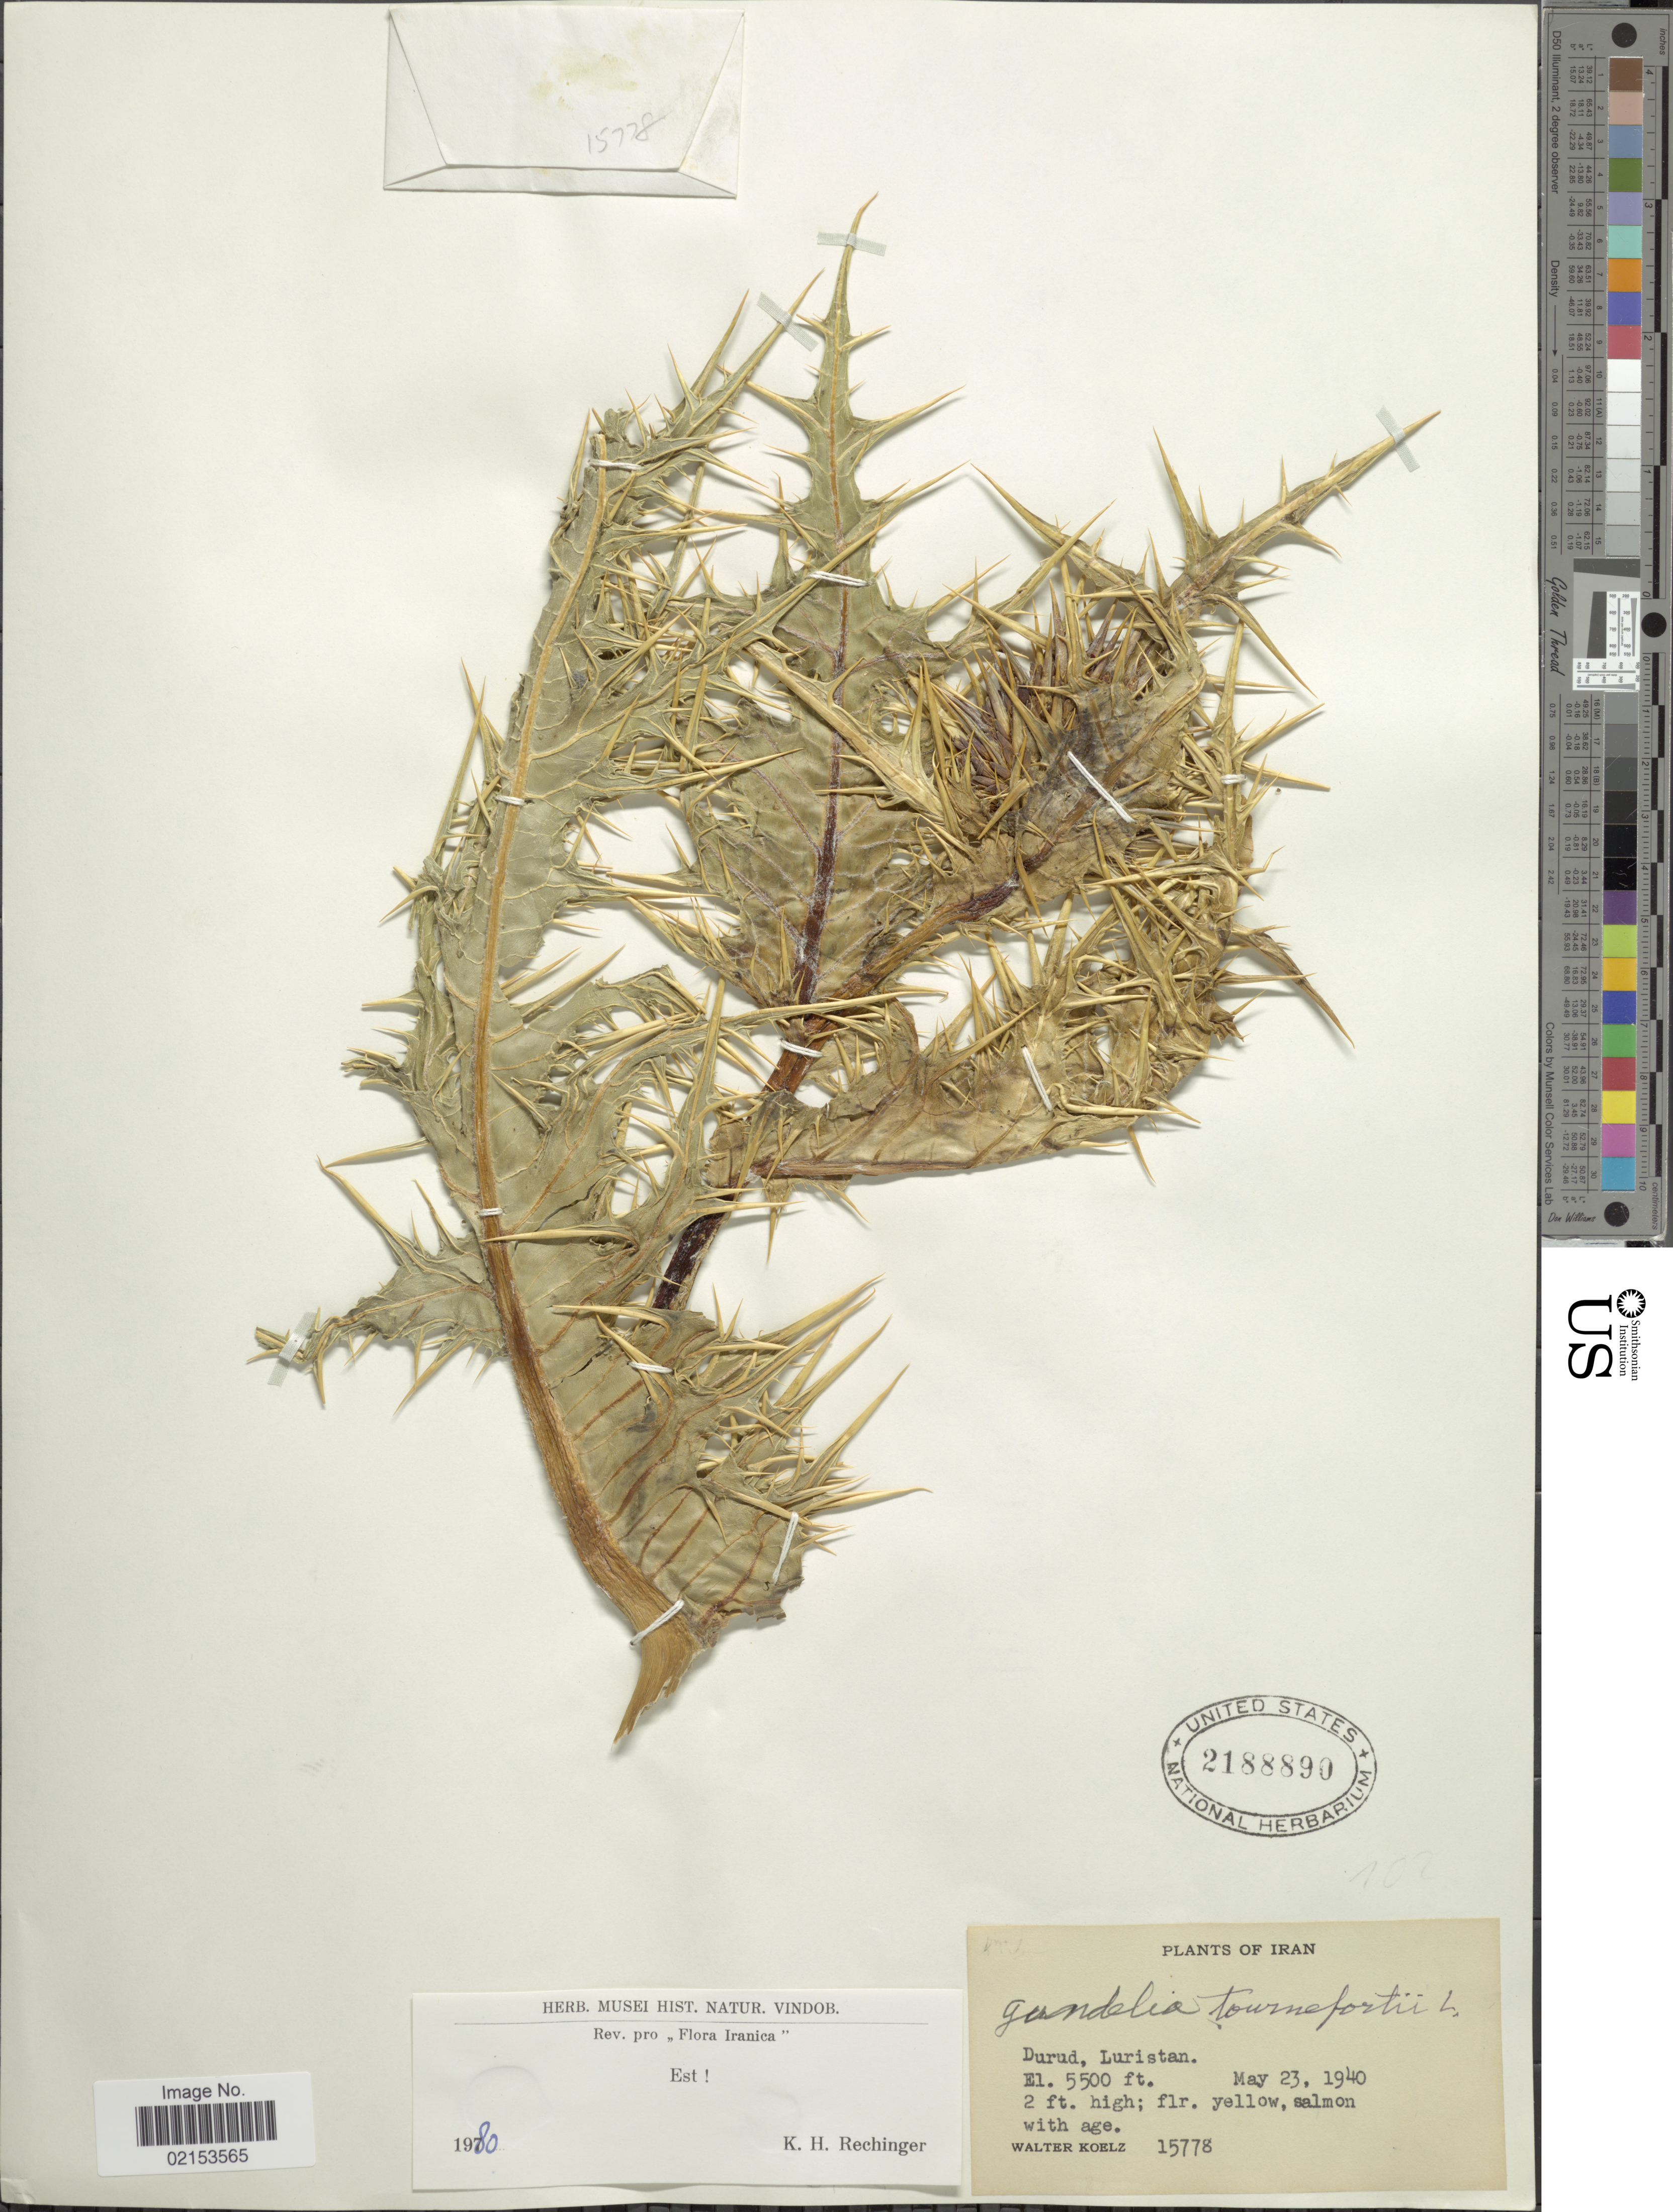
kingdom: Plantae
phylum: Tracheophyta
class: Magnoliopsida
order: Asterales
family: Asteraceae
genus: Gundelia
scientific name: Gundelia tournefortii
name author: L.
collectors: W. N. Koelz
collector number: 15778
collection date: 1940-05-23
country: Iran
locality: Durdu, Luristan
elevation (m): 1676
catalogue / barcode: US 2188890